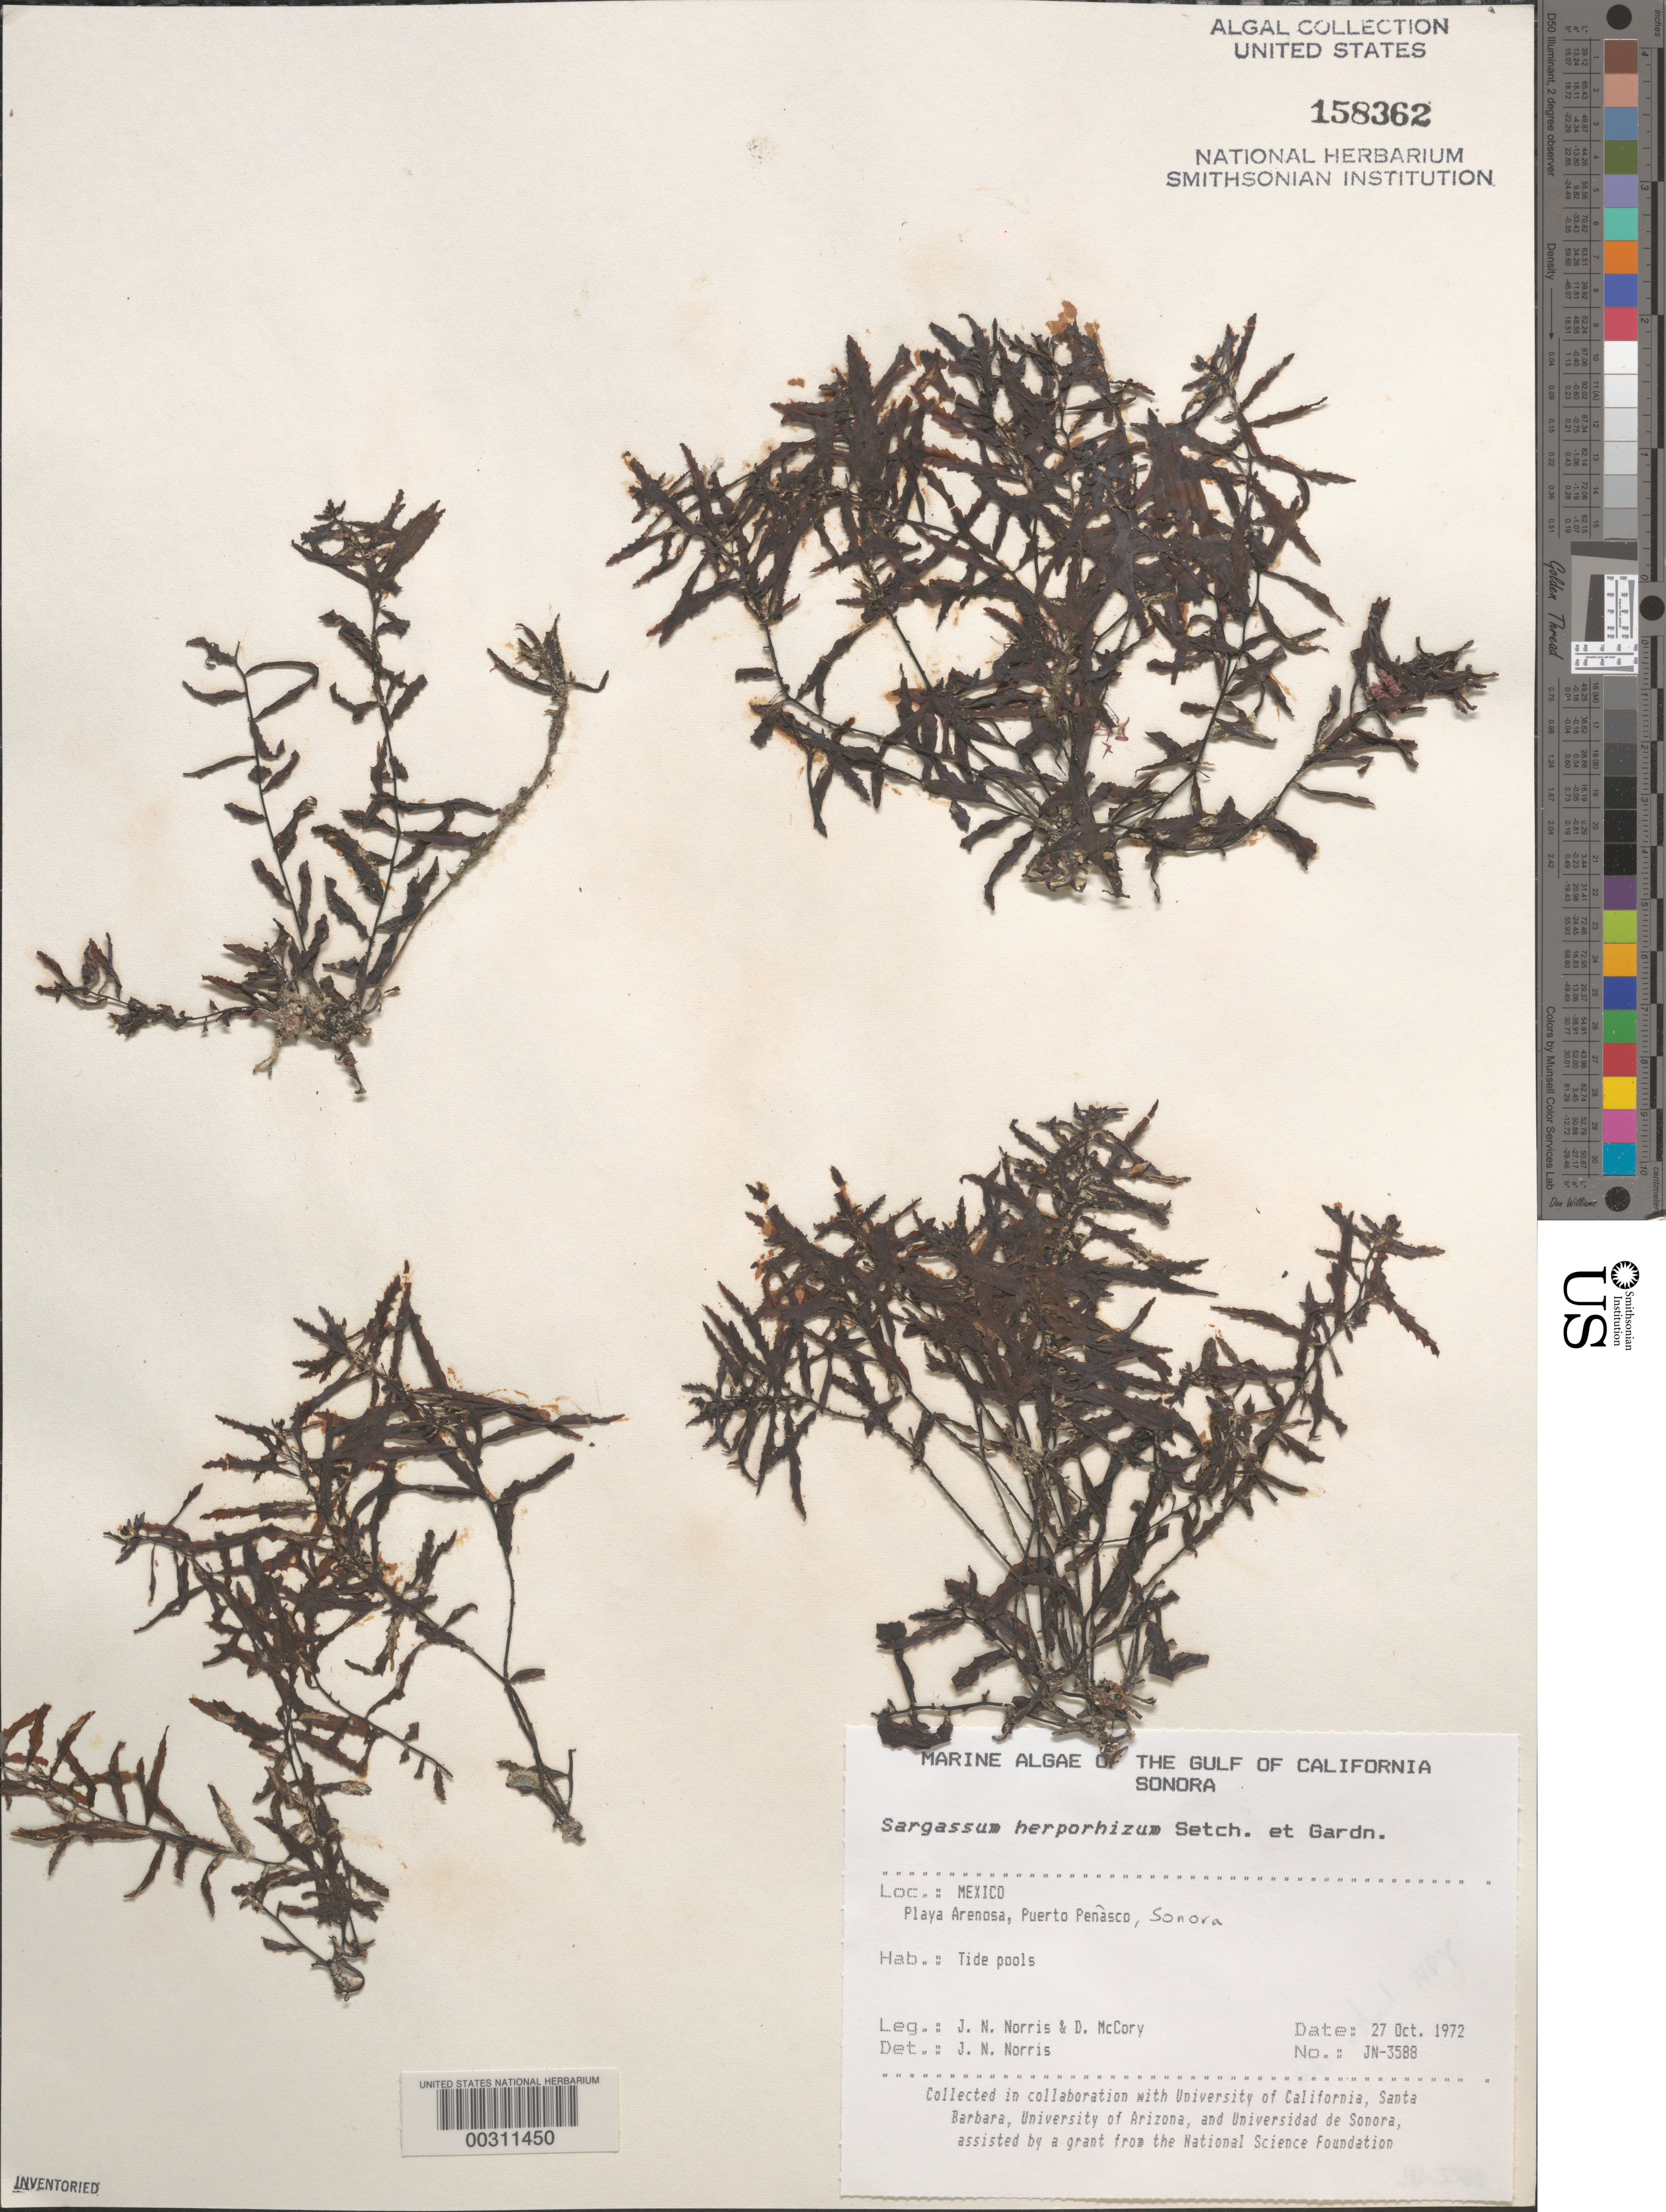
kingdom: Chromista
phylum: Ochrophyta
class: Phaeophyceae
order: Fucales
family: Sargassaceae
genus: Sargassum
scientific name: Sargassum herporhizum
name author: Setch. & N.L. Gardner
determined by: Norris, James N.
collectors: J. N. Norris & D. McCory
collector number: JN-3588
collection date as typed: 27 Oct 1972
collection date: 1972-10-27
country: Mexico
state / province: Sonora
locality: Playa Arenosa, Puerto Penasco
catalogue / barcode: US 158362